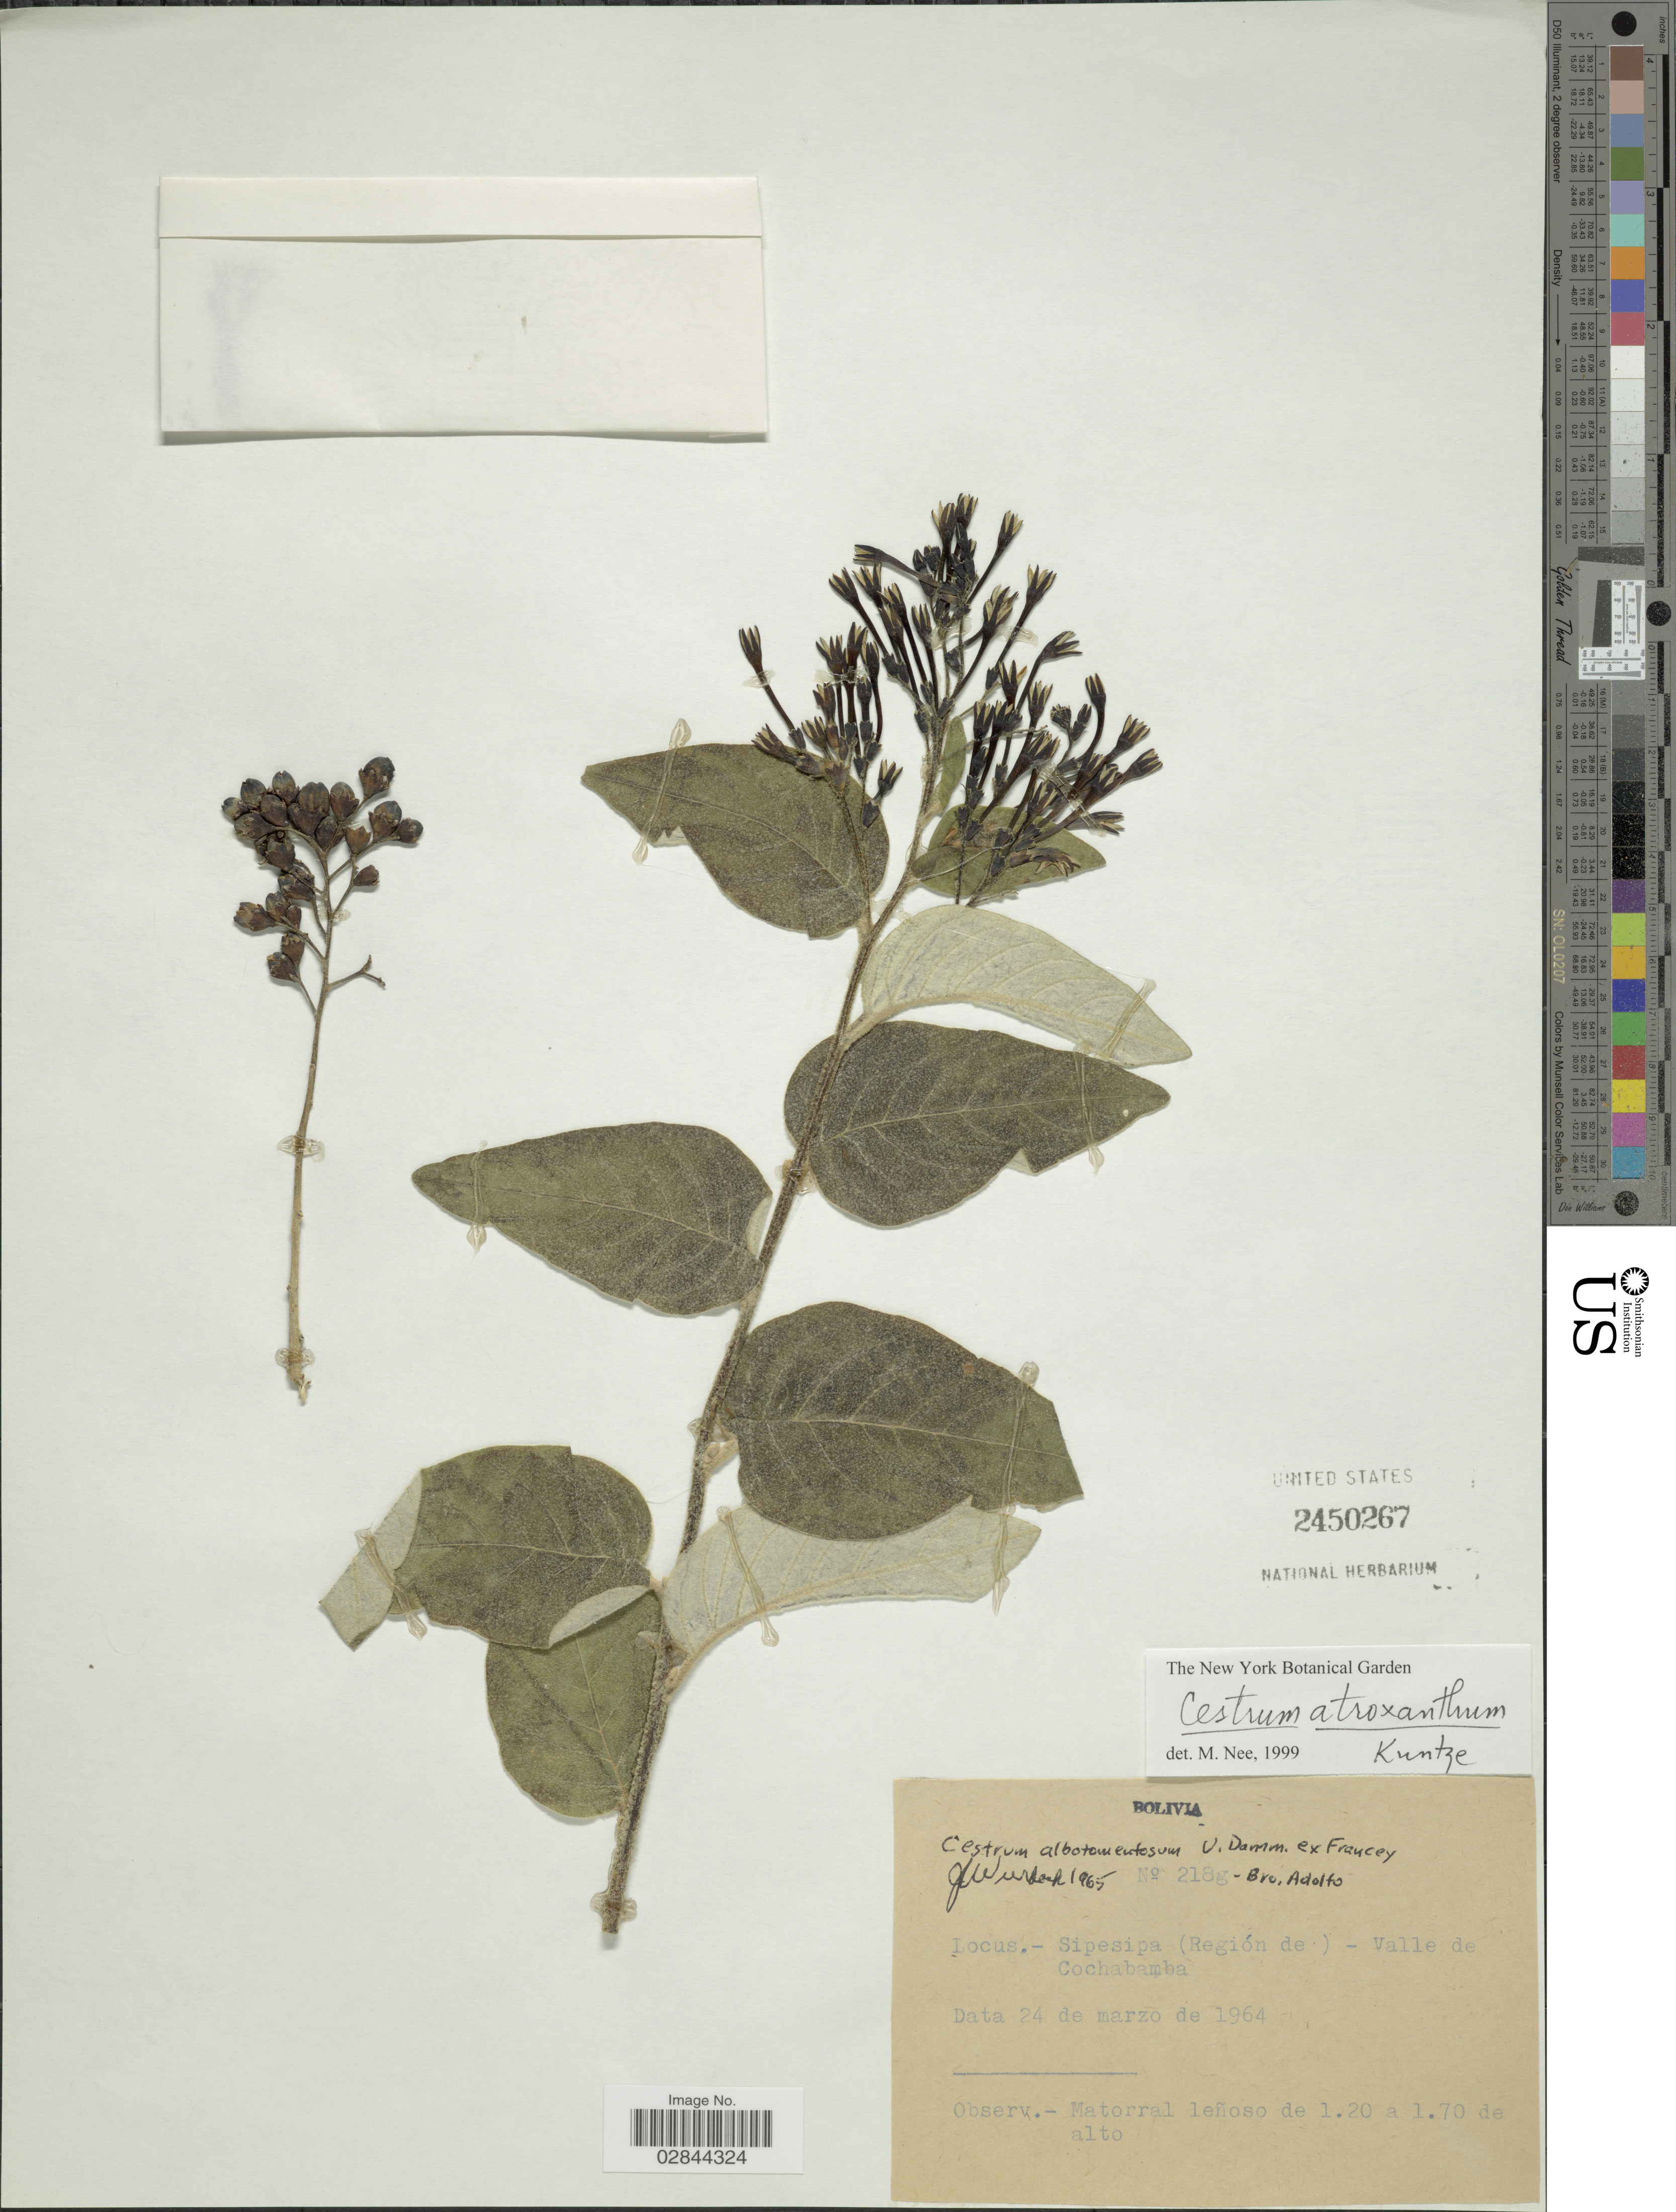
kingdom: Plantae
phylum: Tracheophyta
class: Magnoliopsida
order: Solanales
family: Solanaceae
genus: Cestrum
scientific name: Cestrum atroxanthum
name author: Kuntze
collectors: Bro. Adolfo M.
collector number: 218g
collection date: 1964-03-24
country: Bolivia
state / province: Cochabamba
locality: Sipesipa (Región de), Valle de Cochabamba.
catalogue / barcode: US 2450267